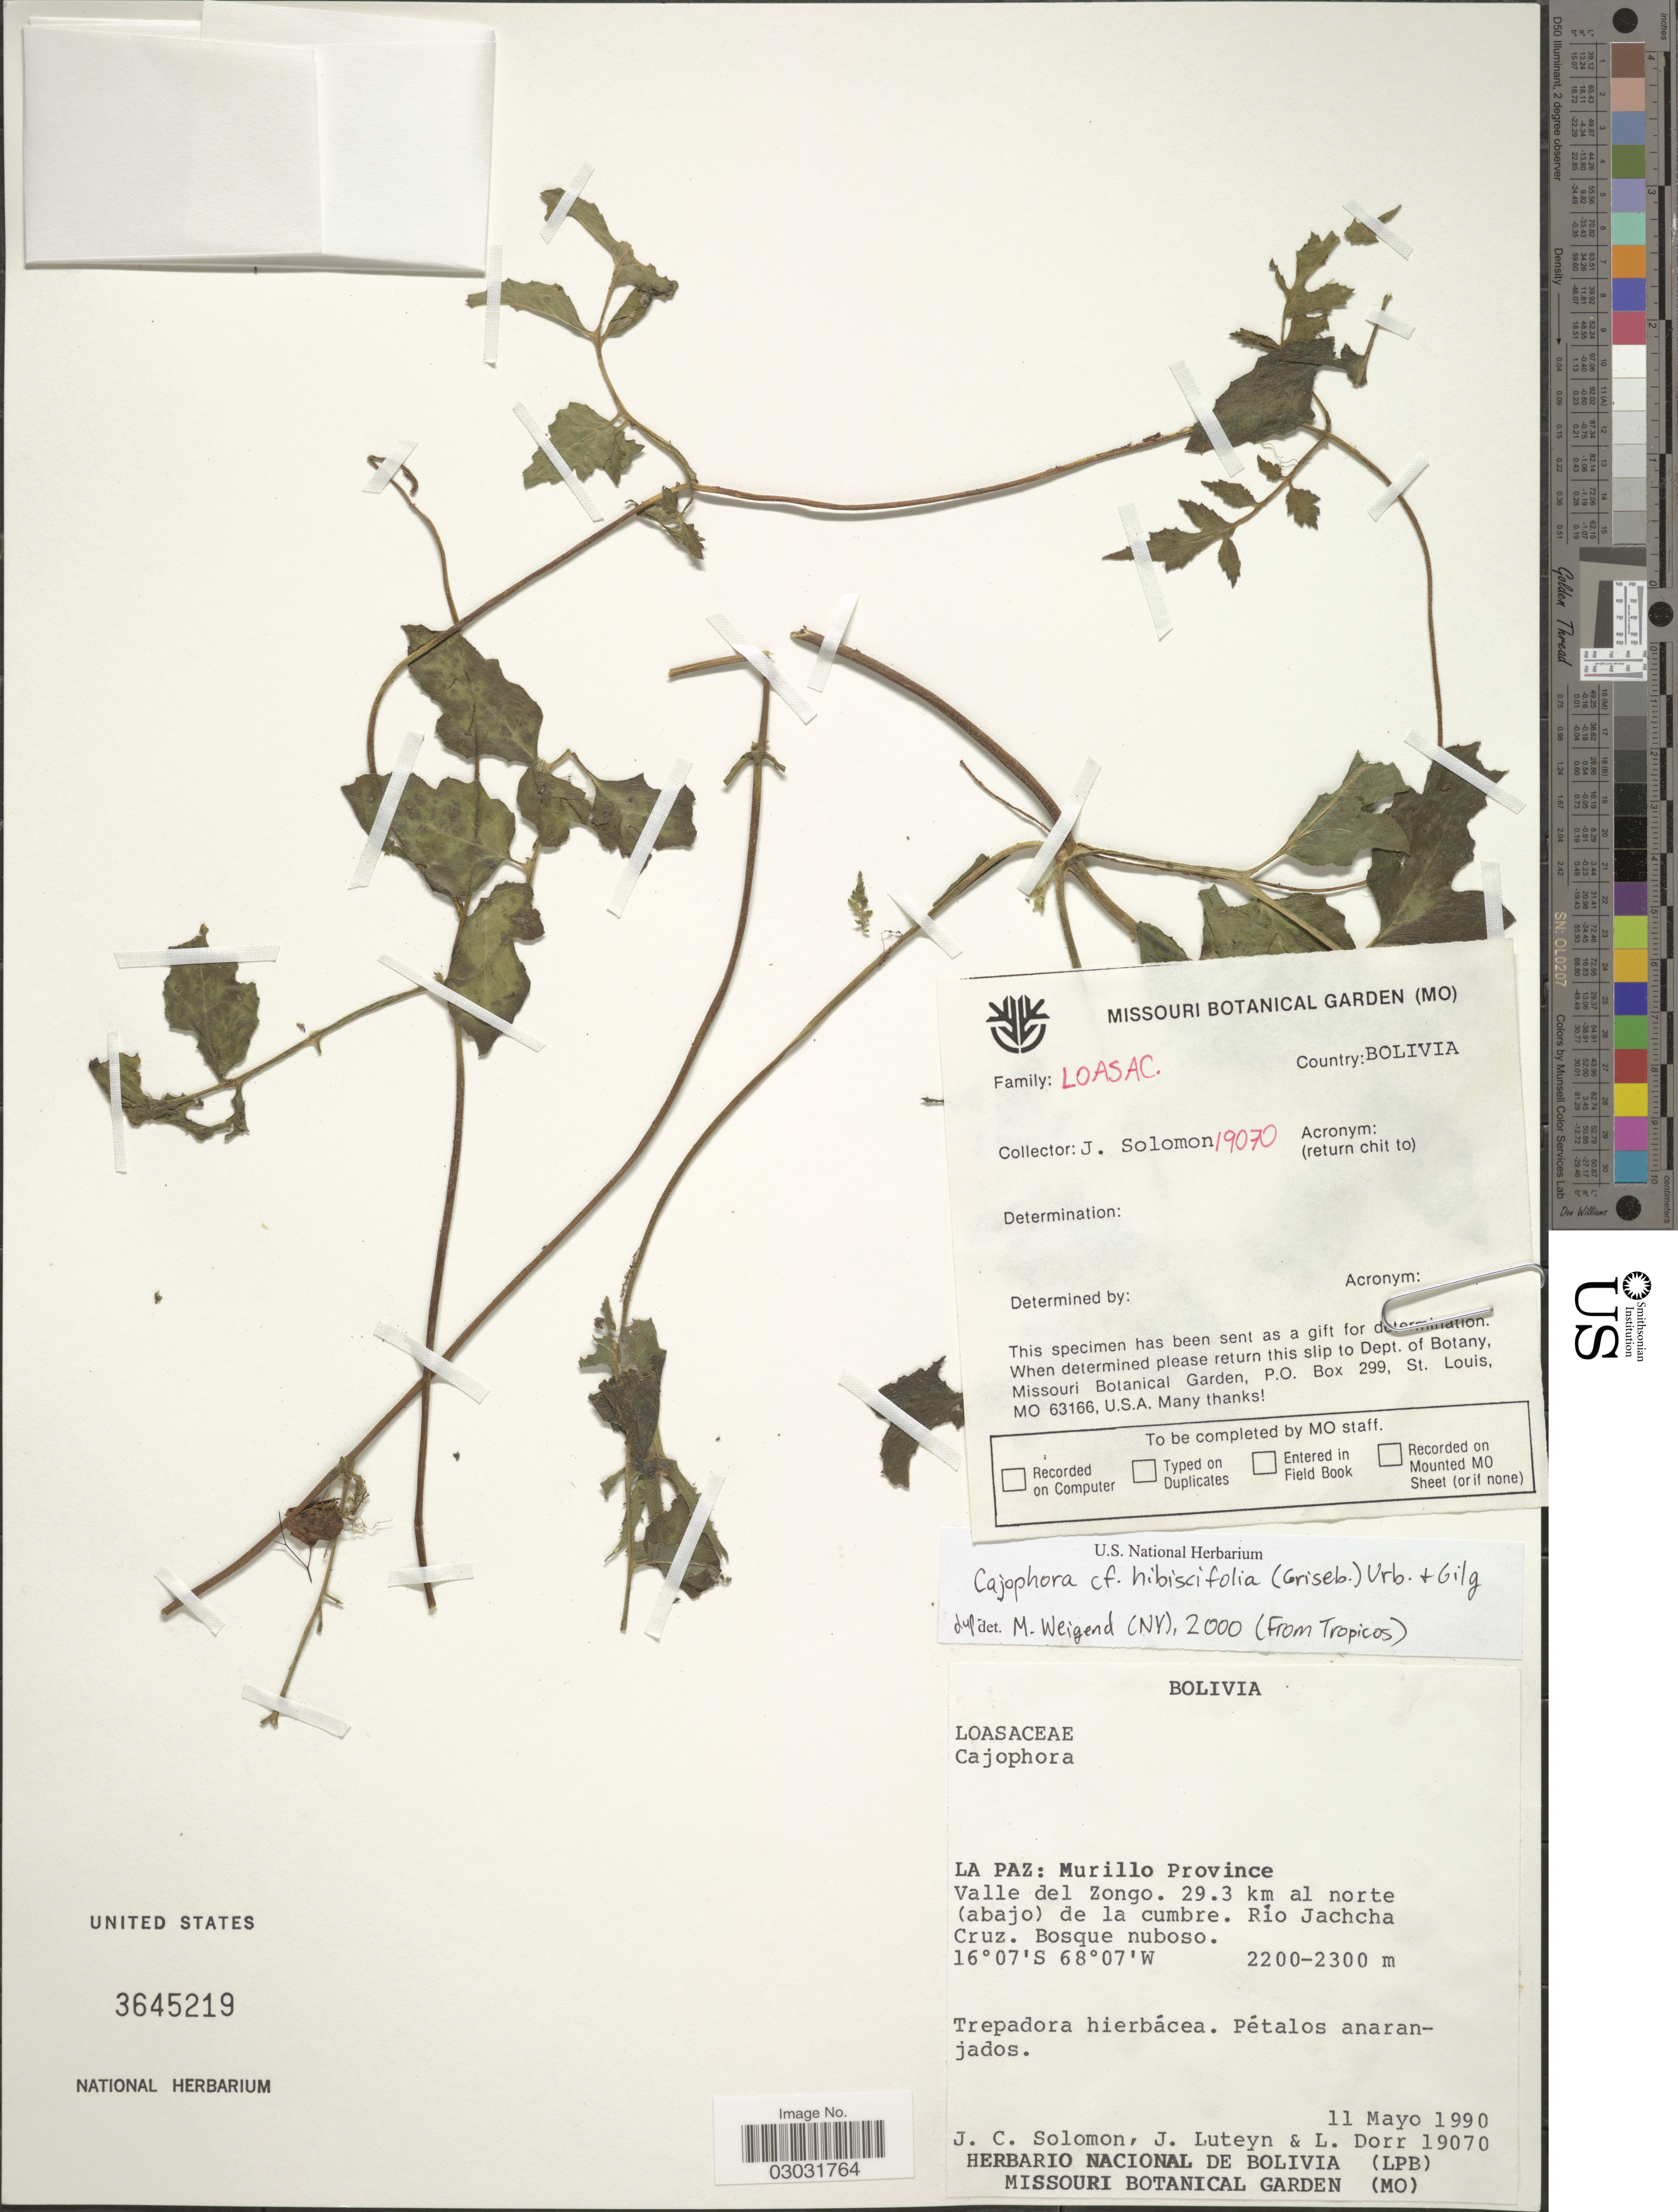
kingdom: Plantae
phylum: Tracheophyta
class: Magnoliopsida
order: Cornales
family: Loasaceae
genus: Caiophora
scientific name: Caiophora hibiscifolia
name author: (Griseb.) Urb. & Gilg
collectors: J. C. Solomon, J. L. Luteyn & L. J. Dorr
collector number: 19070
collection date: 1990-05-11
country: Bolivia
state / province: La Paz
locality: Murillo Province. Valle del Zongo. 29.3 km al norte (abajo) de la cumbre. Río Jachcha Cruz.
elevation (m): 2200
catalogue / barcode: US 3645219